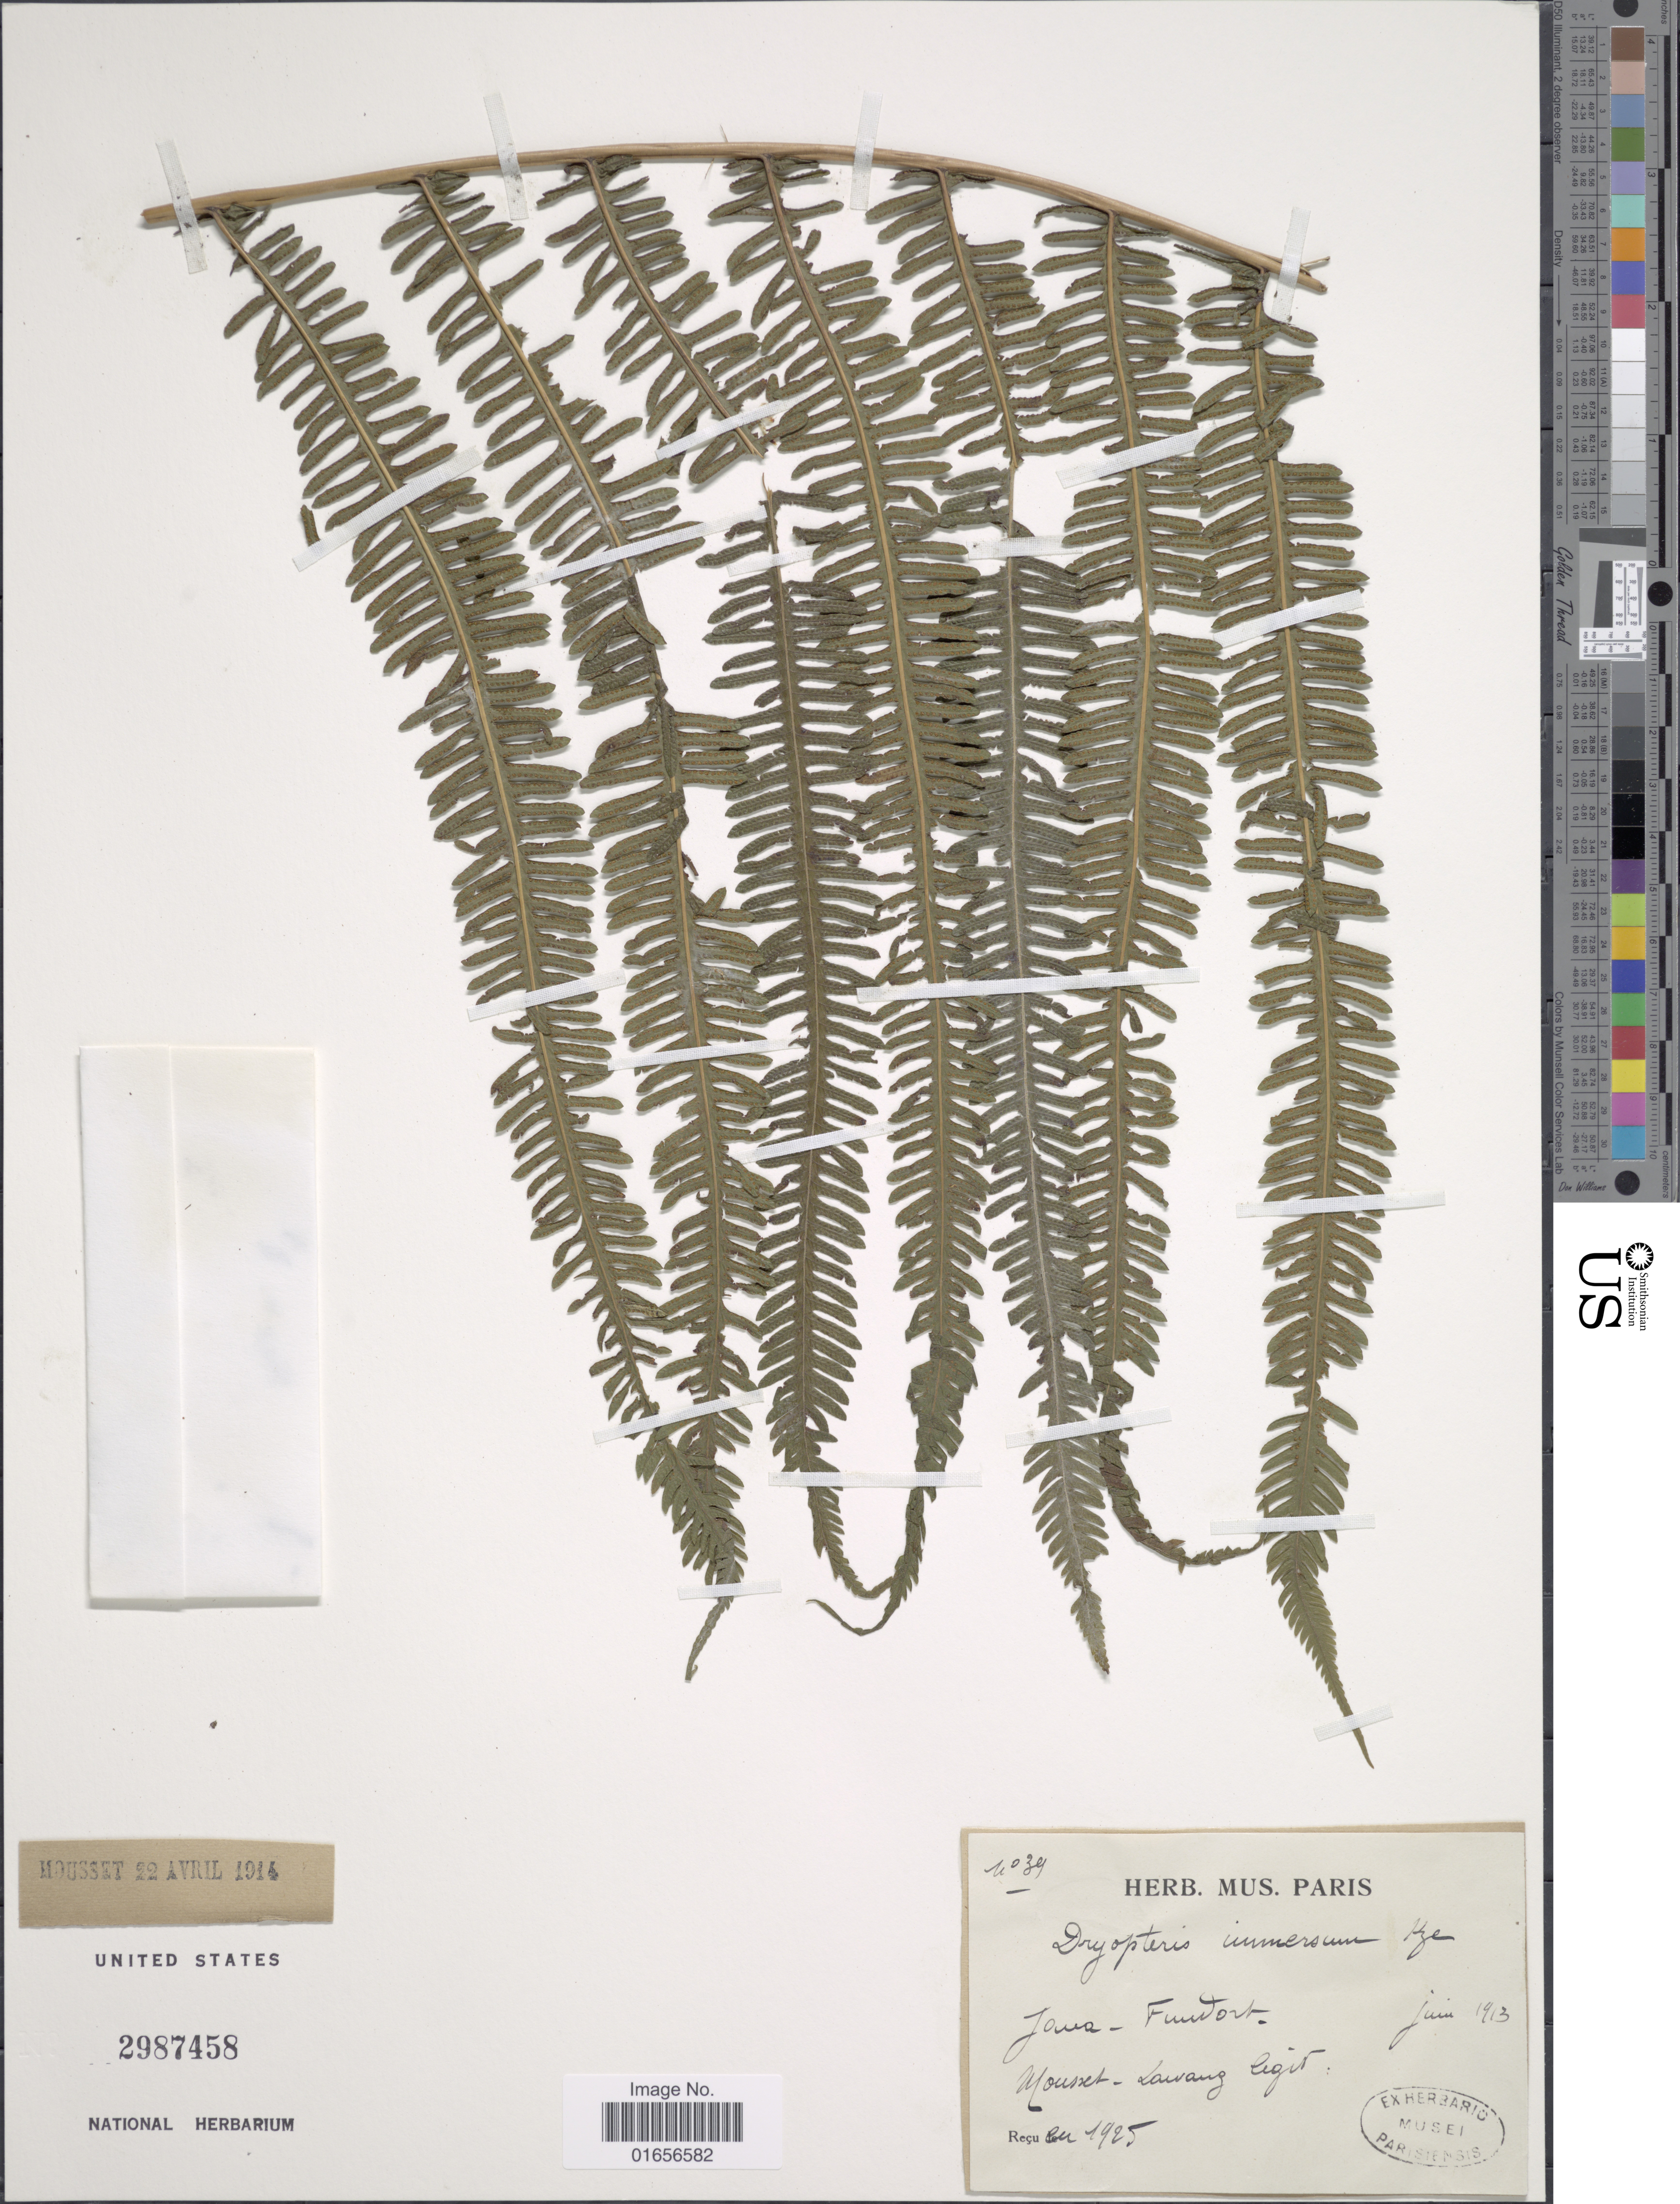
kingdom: Plantae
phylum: Tracheophyta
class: Polypodiopsida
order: Polypodiales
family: Thelypteridaceae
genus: Amphineuron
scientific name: Amphineuron immersum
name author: (Blume) Holttum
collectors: Mousset, -- & Lawang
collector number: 39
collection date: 1913-06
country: Indonesia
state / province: Java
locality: Fundort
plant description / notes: "Java, Fuwort" corrected to "Fundort". Java already in Province/State/Territory field.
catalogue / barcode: US 2987458